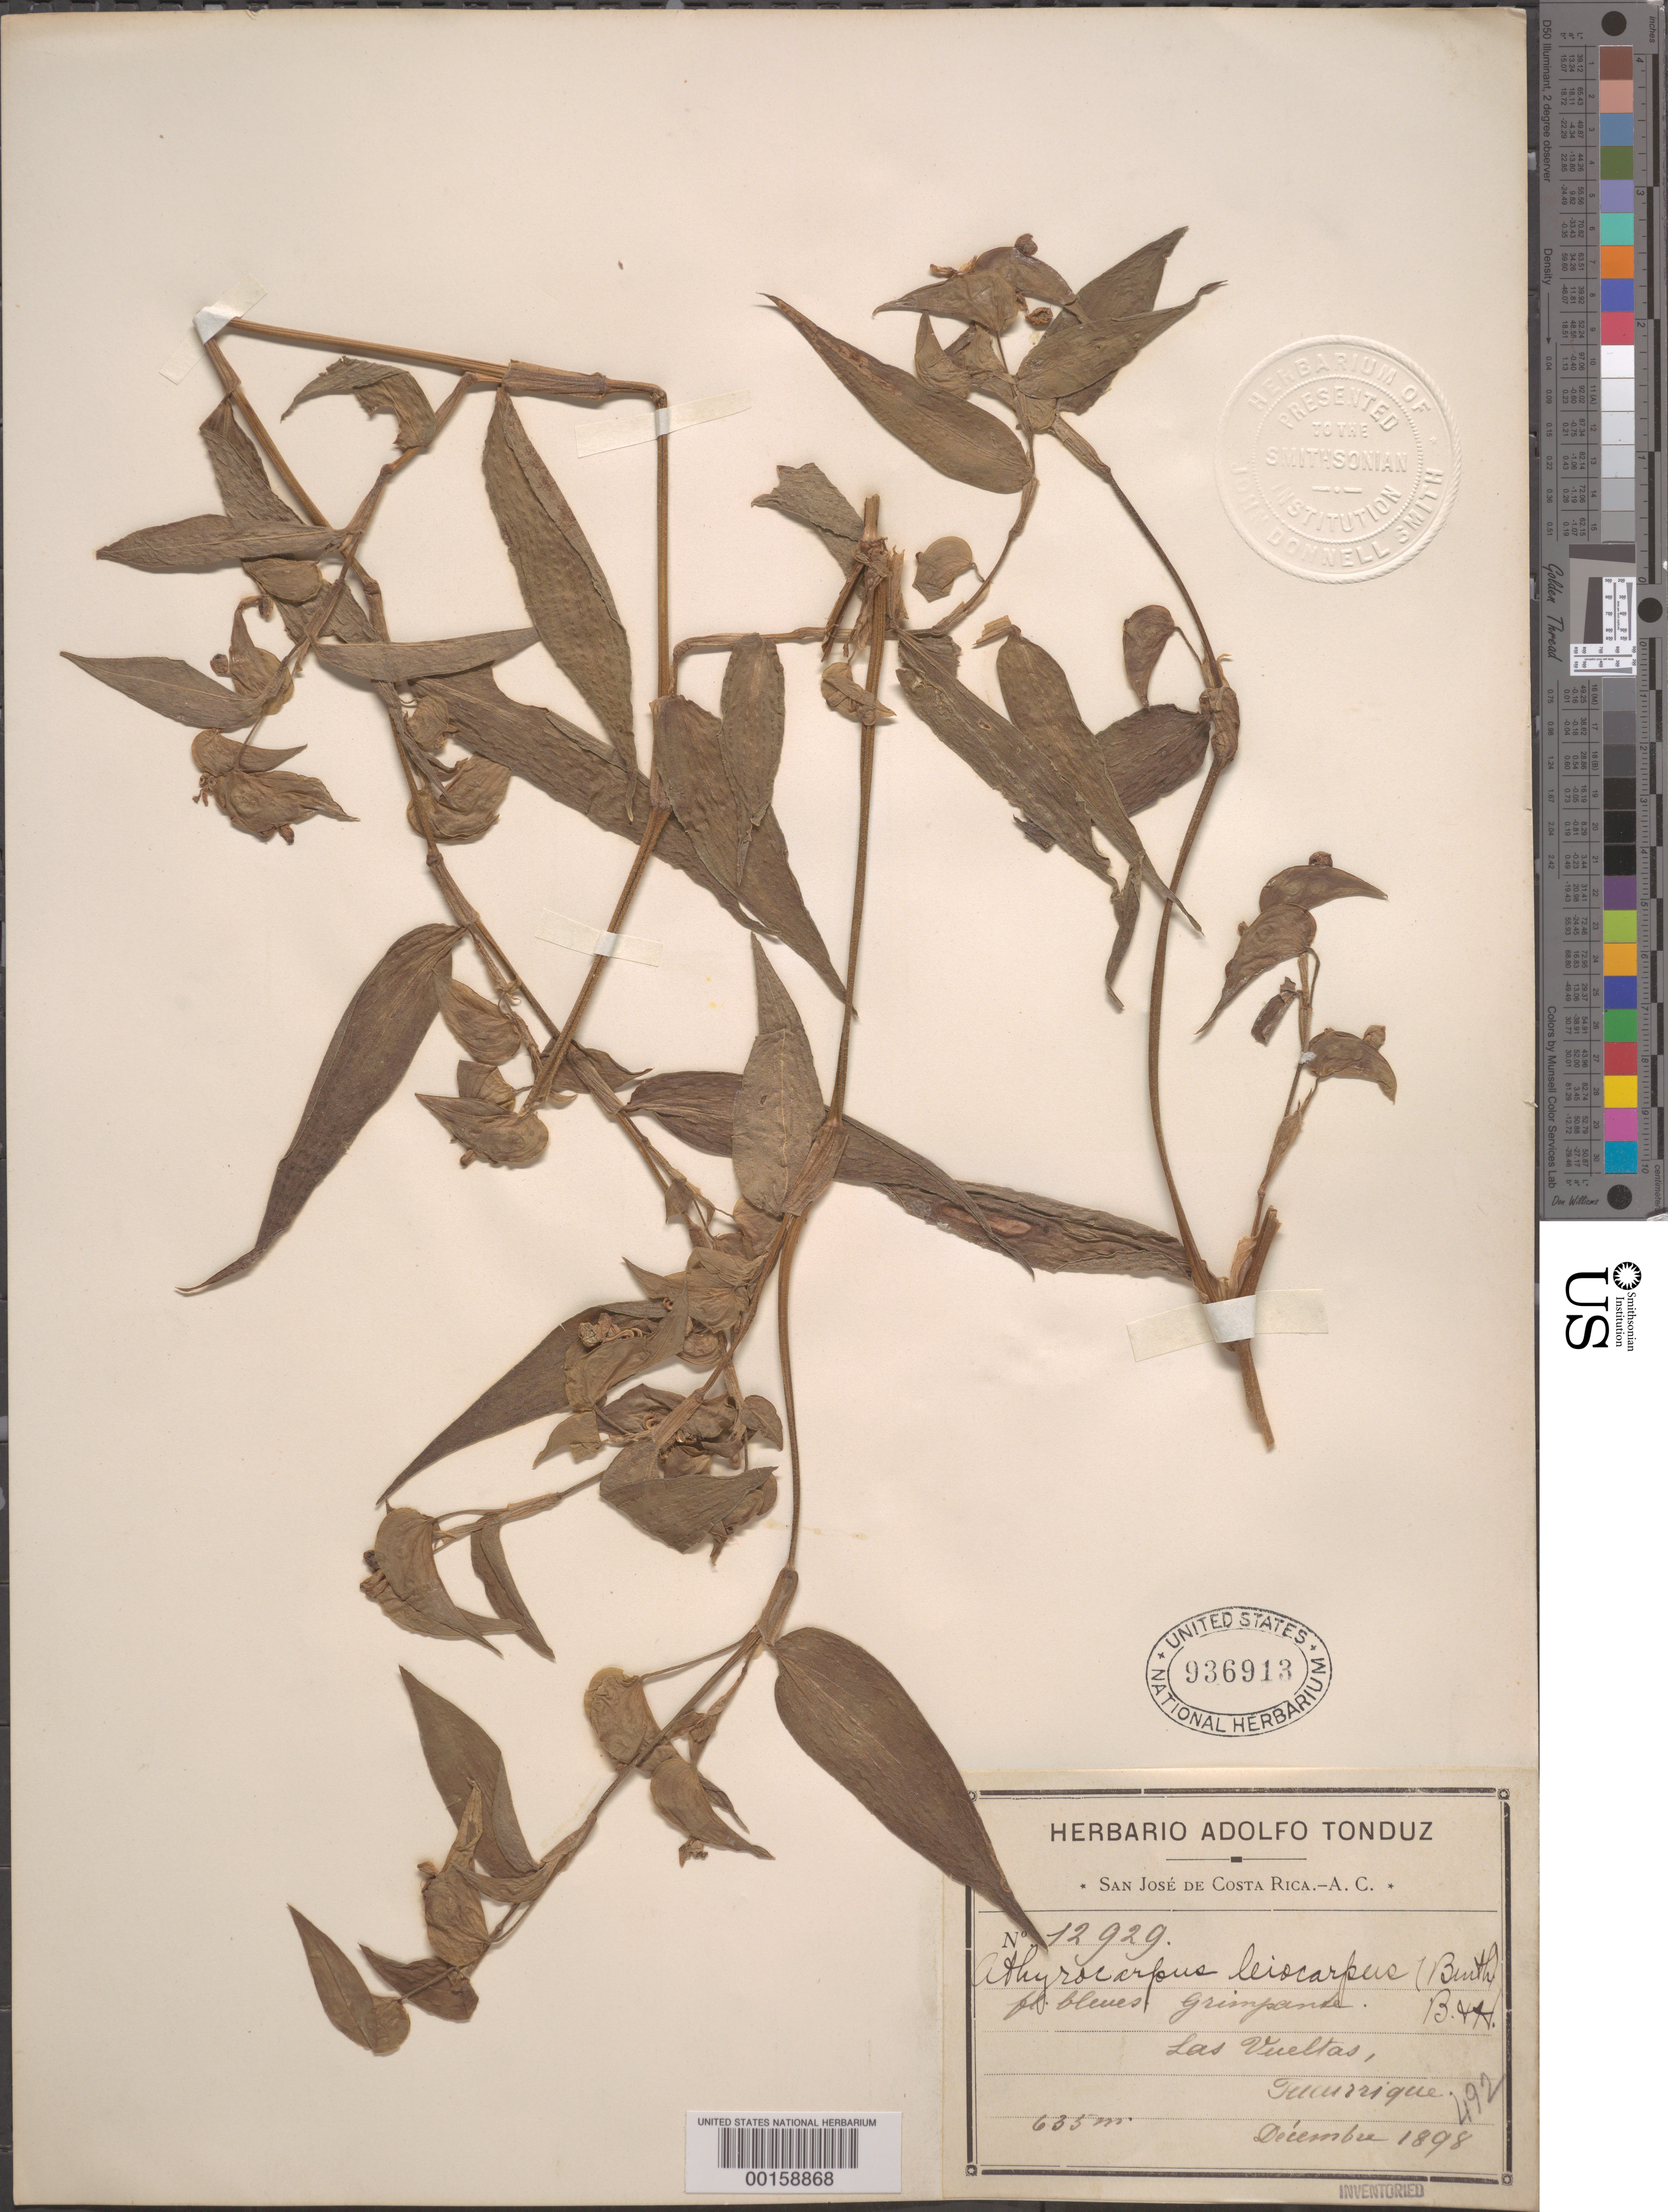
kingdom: Plantae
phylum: Tracheophyta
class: Liliopsida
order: Commelinales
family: Commelinaceae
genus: Commelina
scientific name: Commelina leiocarpa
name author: Benth.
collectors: A. Tonduz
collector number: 12929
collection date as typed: Dec 1898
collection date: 1898-12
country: Costa Rica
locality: Las Vueltas; Tucurrique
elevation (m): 635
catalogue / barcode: US 936913